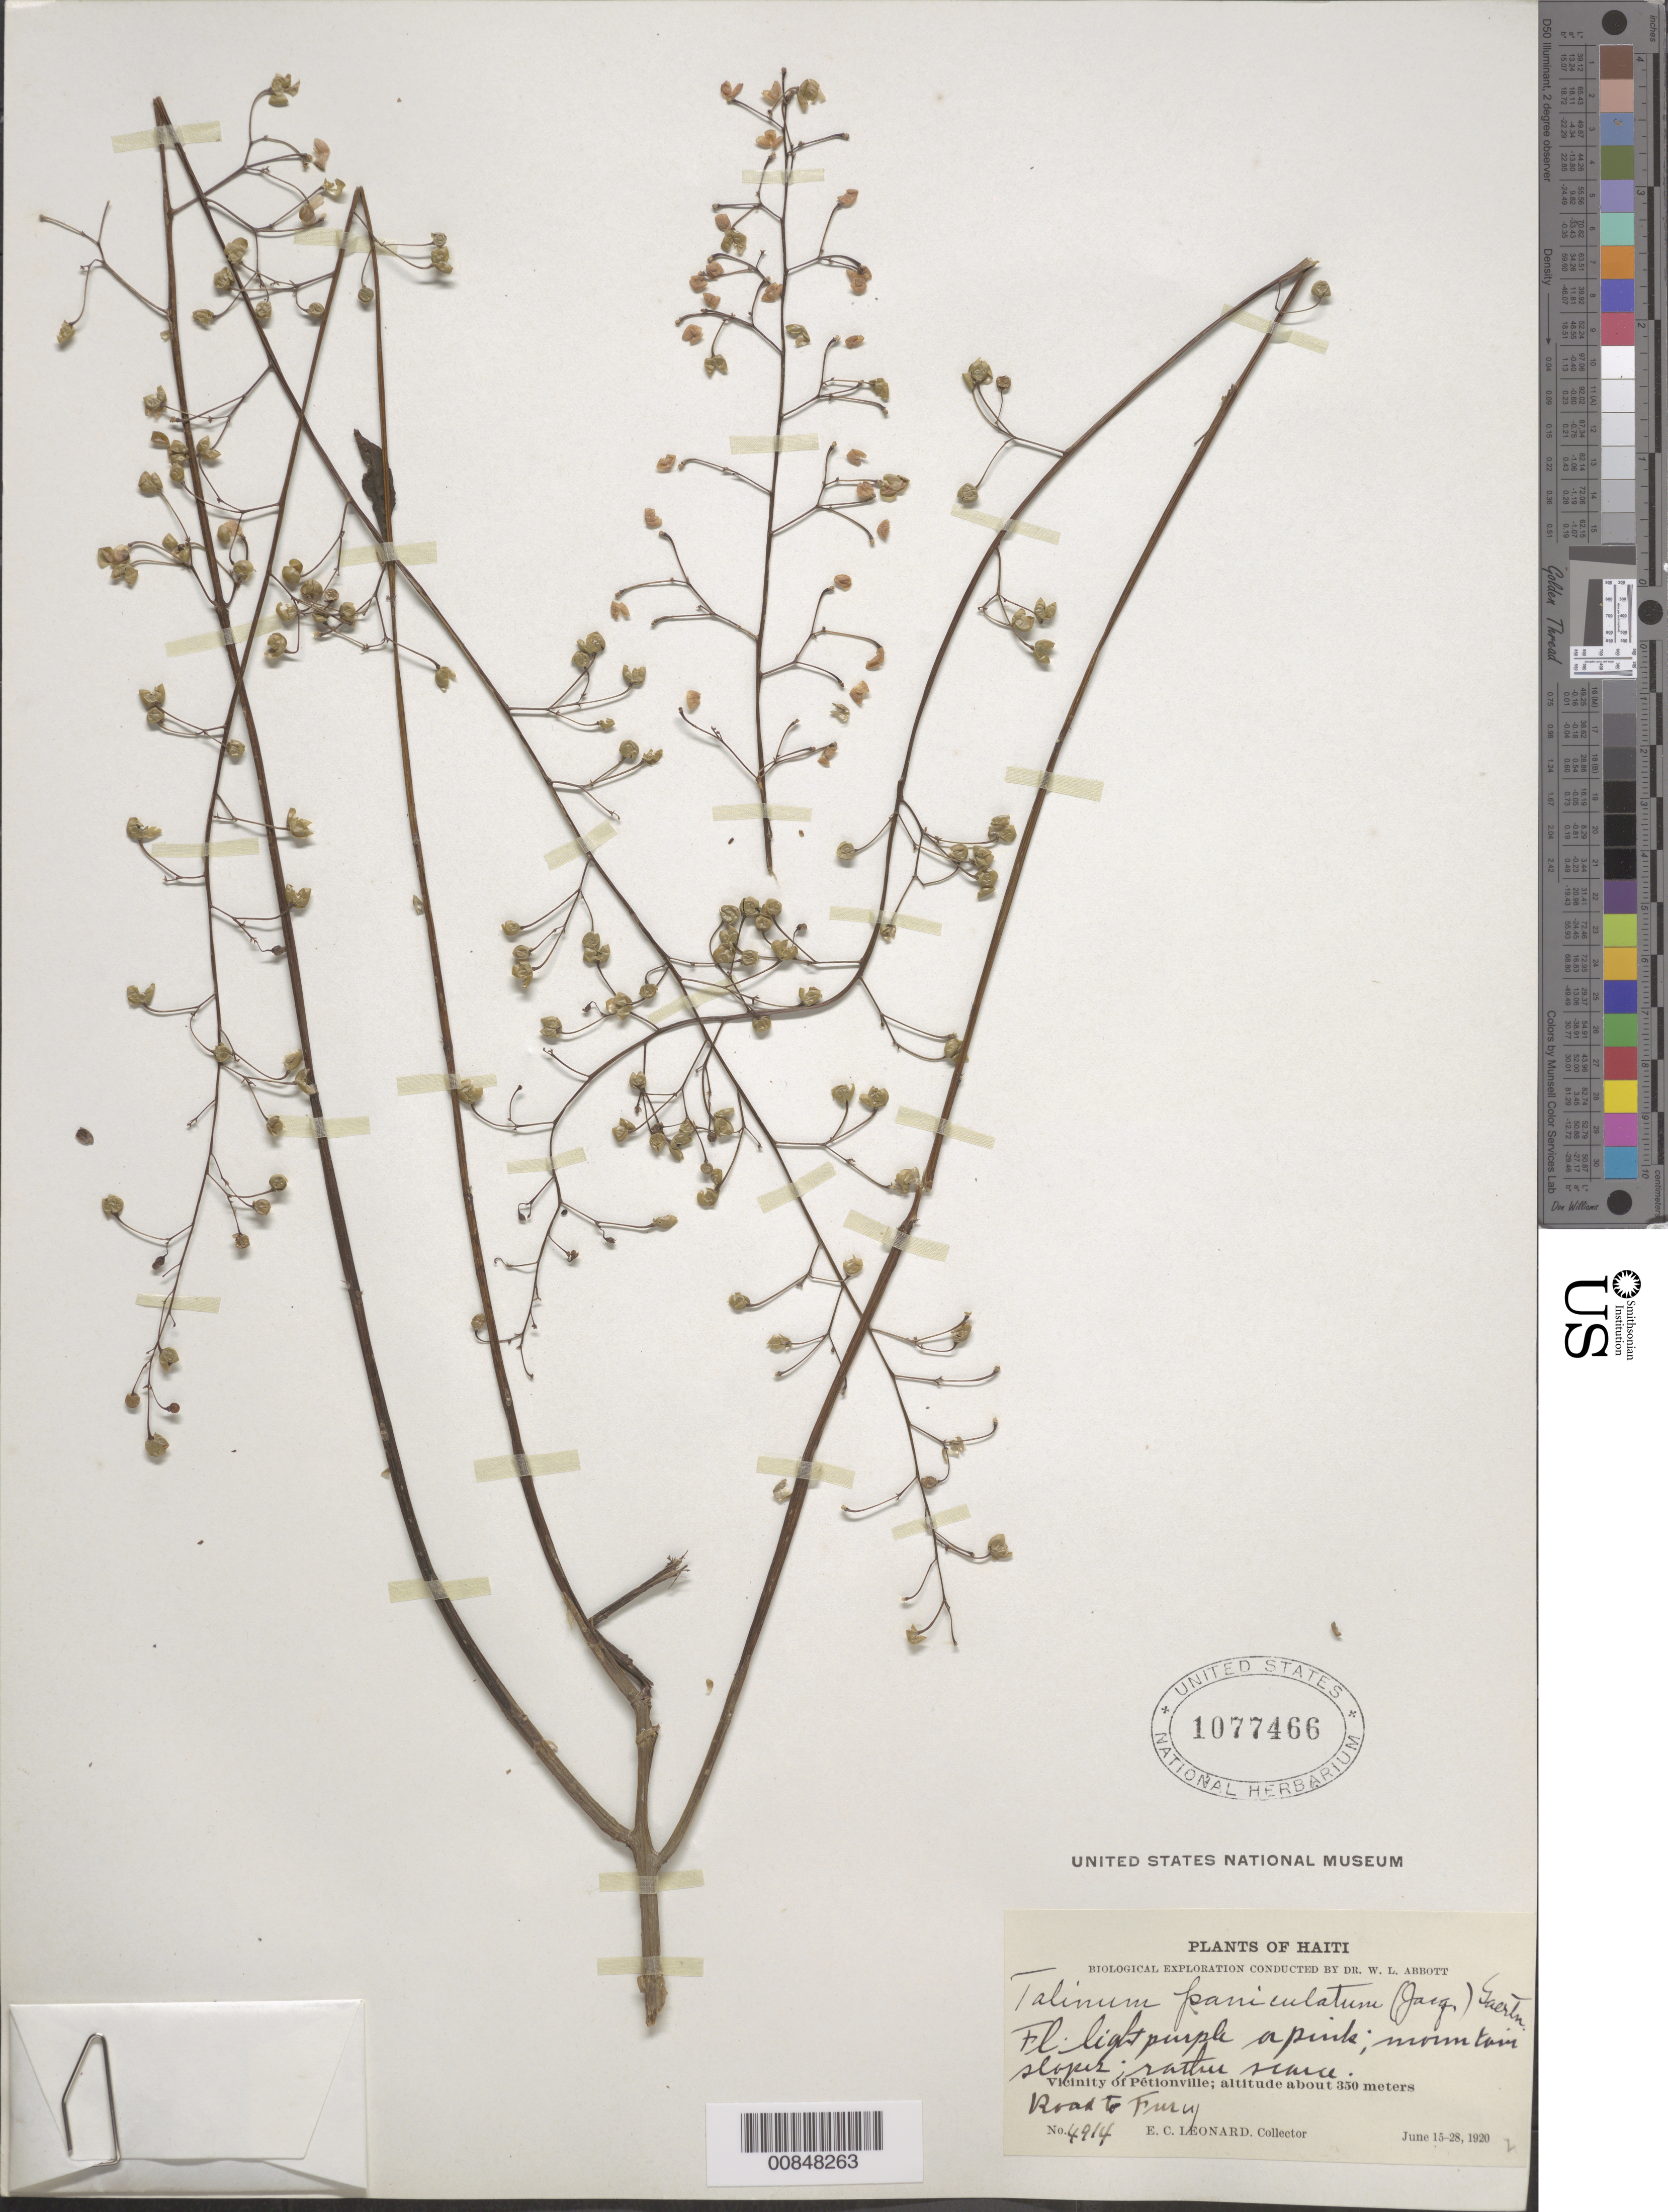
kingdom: Plantae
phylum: Tracheophyta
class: Magnoliopsida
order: Caryophyllales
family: Talinaceae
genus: Talinum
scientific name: Talinum paniculatum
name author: (Jacq.) Gaertn.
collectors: E. C. Leonard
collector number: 4914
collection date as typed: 15 Jun 1920 to 28 Jun 1920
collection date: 1920-06-15/1920-06-28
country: Haiti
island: Hispaniola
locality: Vicinity of Pétionville. Road to Furcy.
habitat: Mountain slopes.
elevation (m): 350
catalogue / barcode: US 1077466